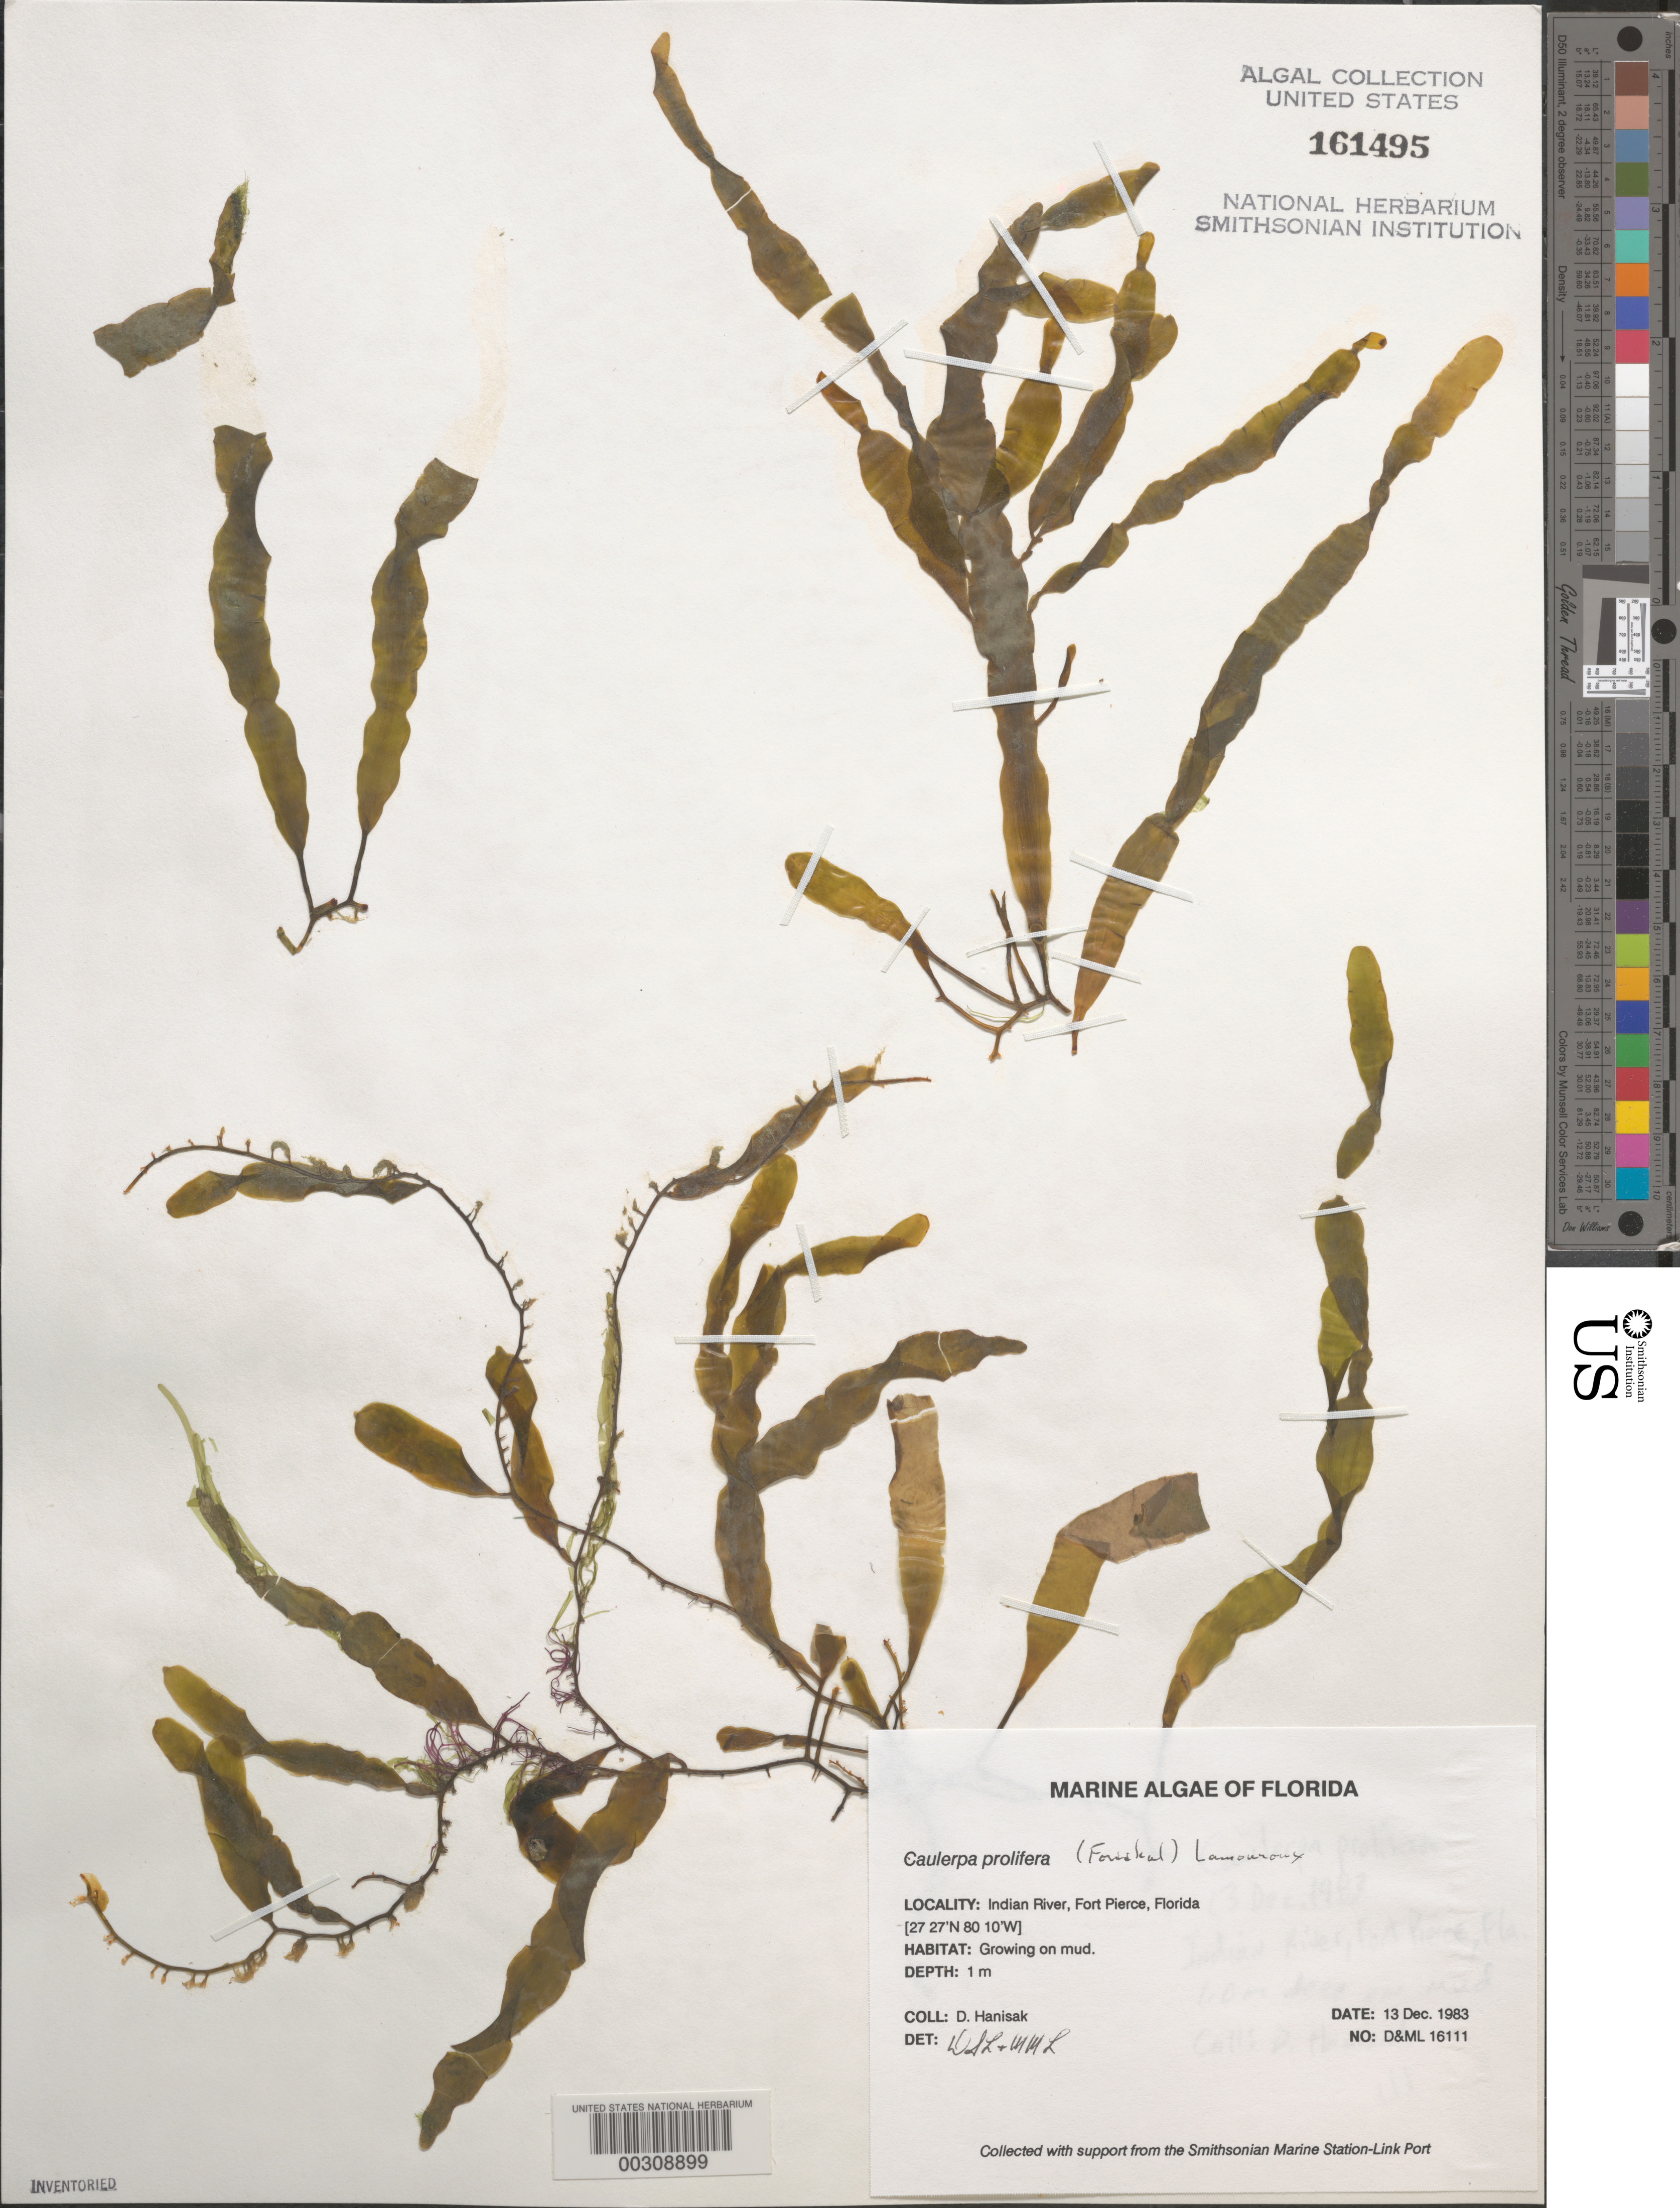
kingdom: Plantae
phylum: Chlorophyta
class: Ulvophyceae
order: Bryopsidales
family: Caulerpaceae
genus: Caulerpa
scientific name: Caulerpa prolifera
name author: (Forssk.) J.V.Lamouroux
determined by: Littler, D. S.; Littler, M. M.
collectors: M. Hanisak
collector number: D&ML 16111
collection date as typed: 13 Dec 1983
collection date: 1983-12-13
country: United States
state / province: Florida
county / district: Saint Lucie County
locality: Indian River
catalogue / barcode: US 161495